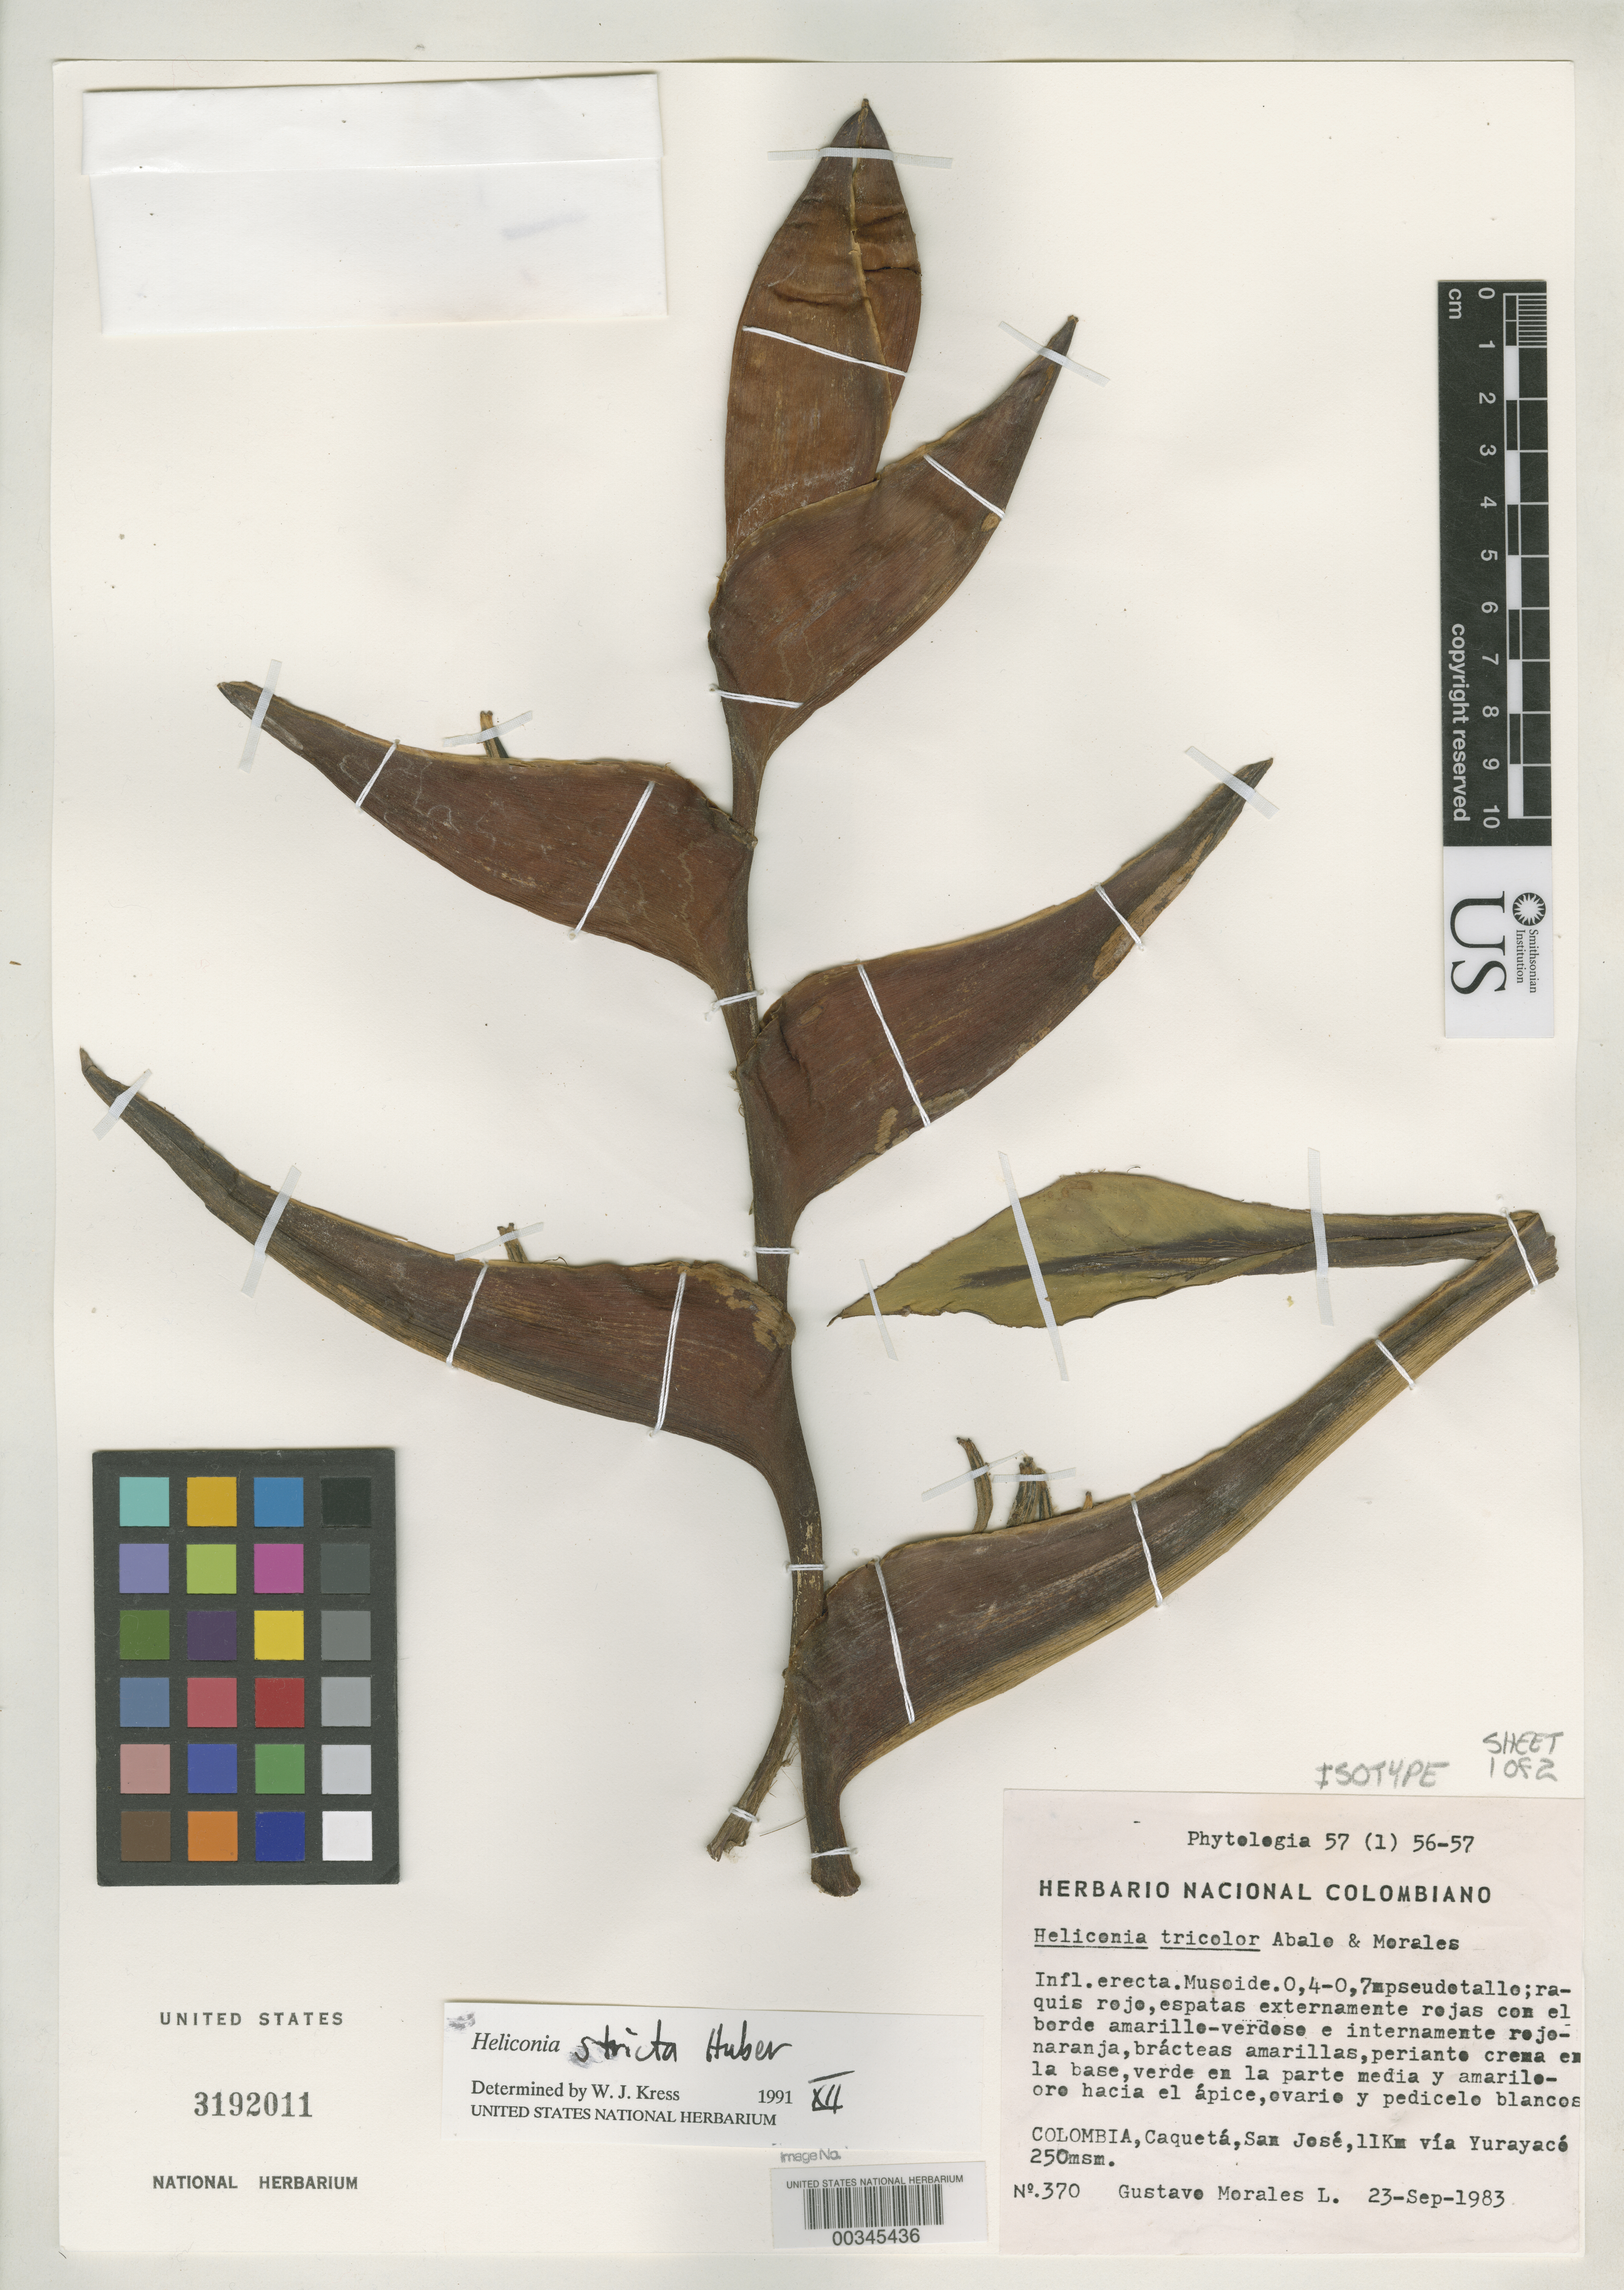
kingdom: Plantae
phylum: Tracheophyta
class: Liliopsida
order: Zingiberales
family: Heliconiaceae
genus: Heliconia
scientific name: Heliconia tricolor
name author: Abalo & G. Morales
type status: Isotype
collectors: G. Morales L.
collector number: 370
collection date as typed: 23 Sep 1983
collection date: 1983-09-23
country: Colombia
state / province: Caquetá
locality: San Jose, 1 km via Yurayace.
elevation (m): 250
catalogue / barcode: US 3192011